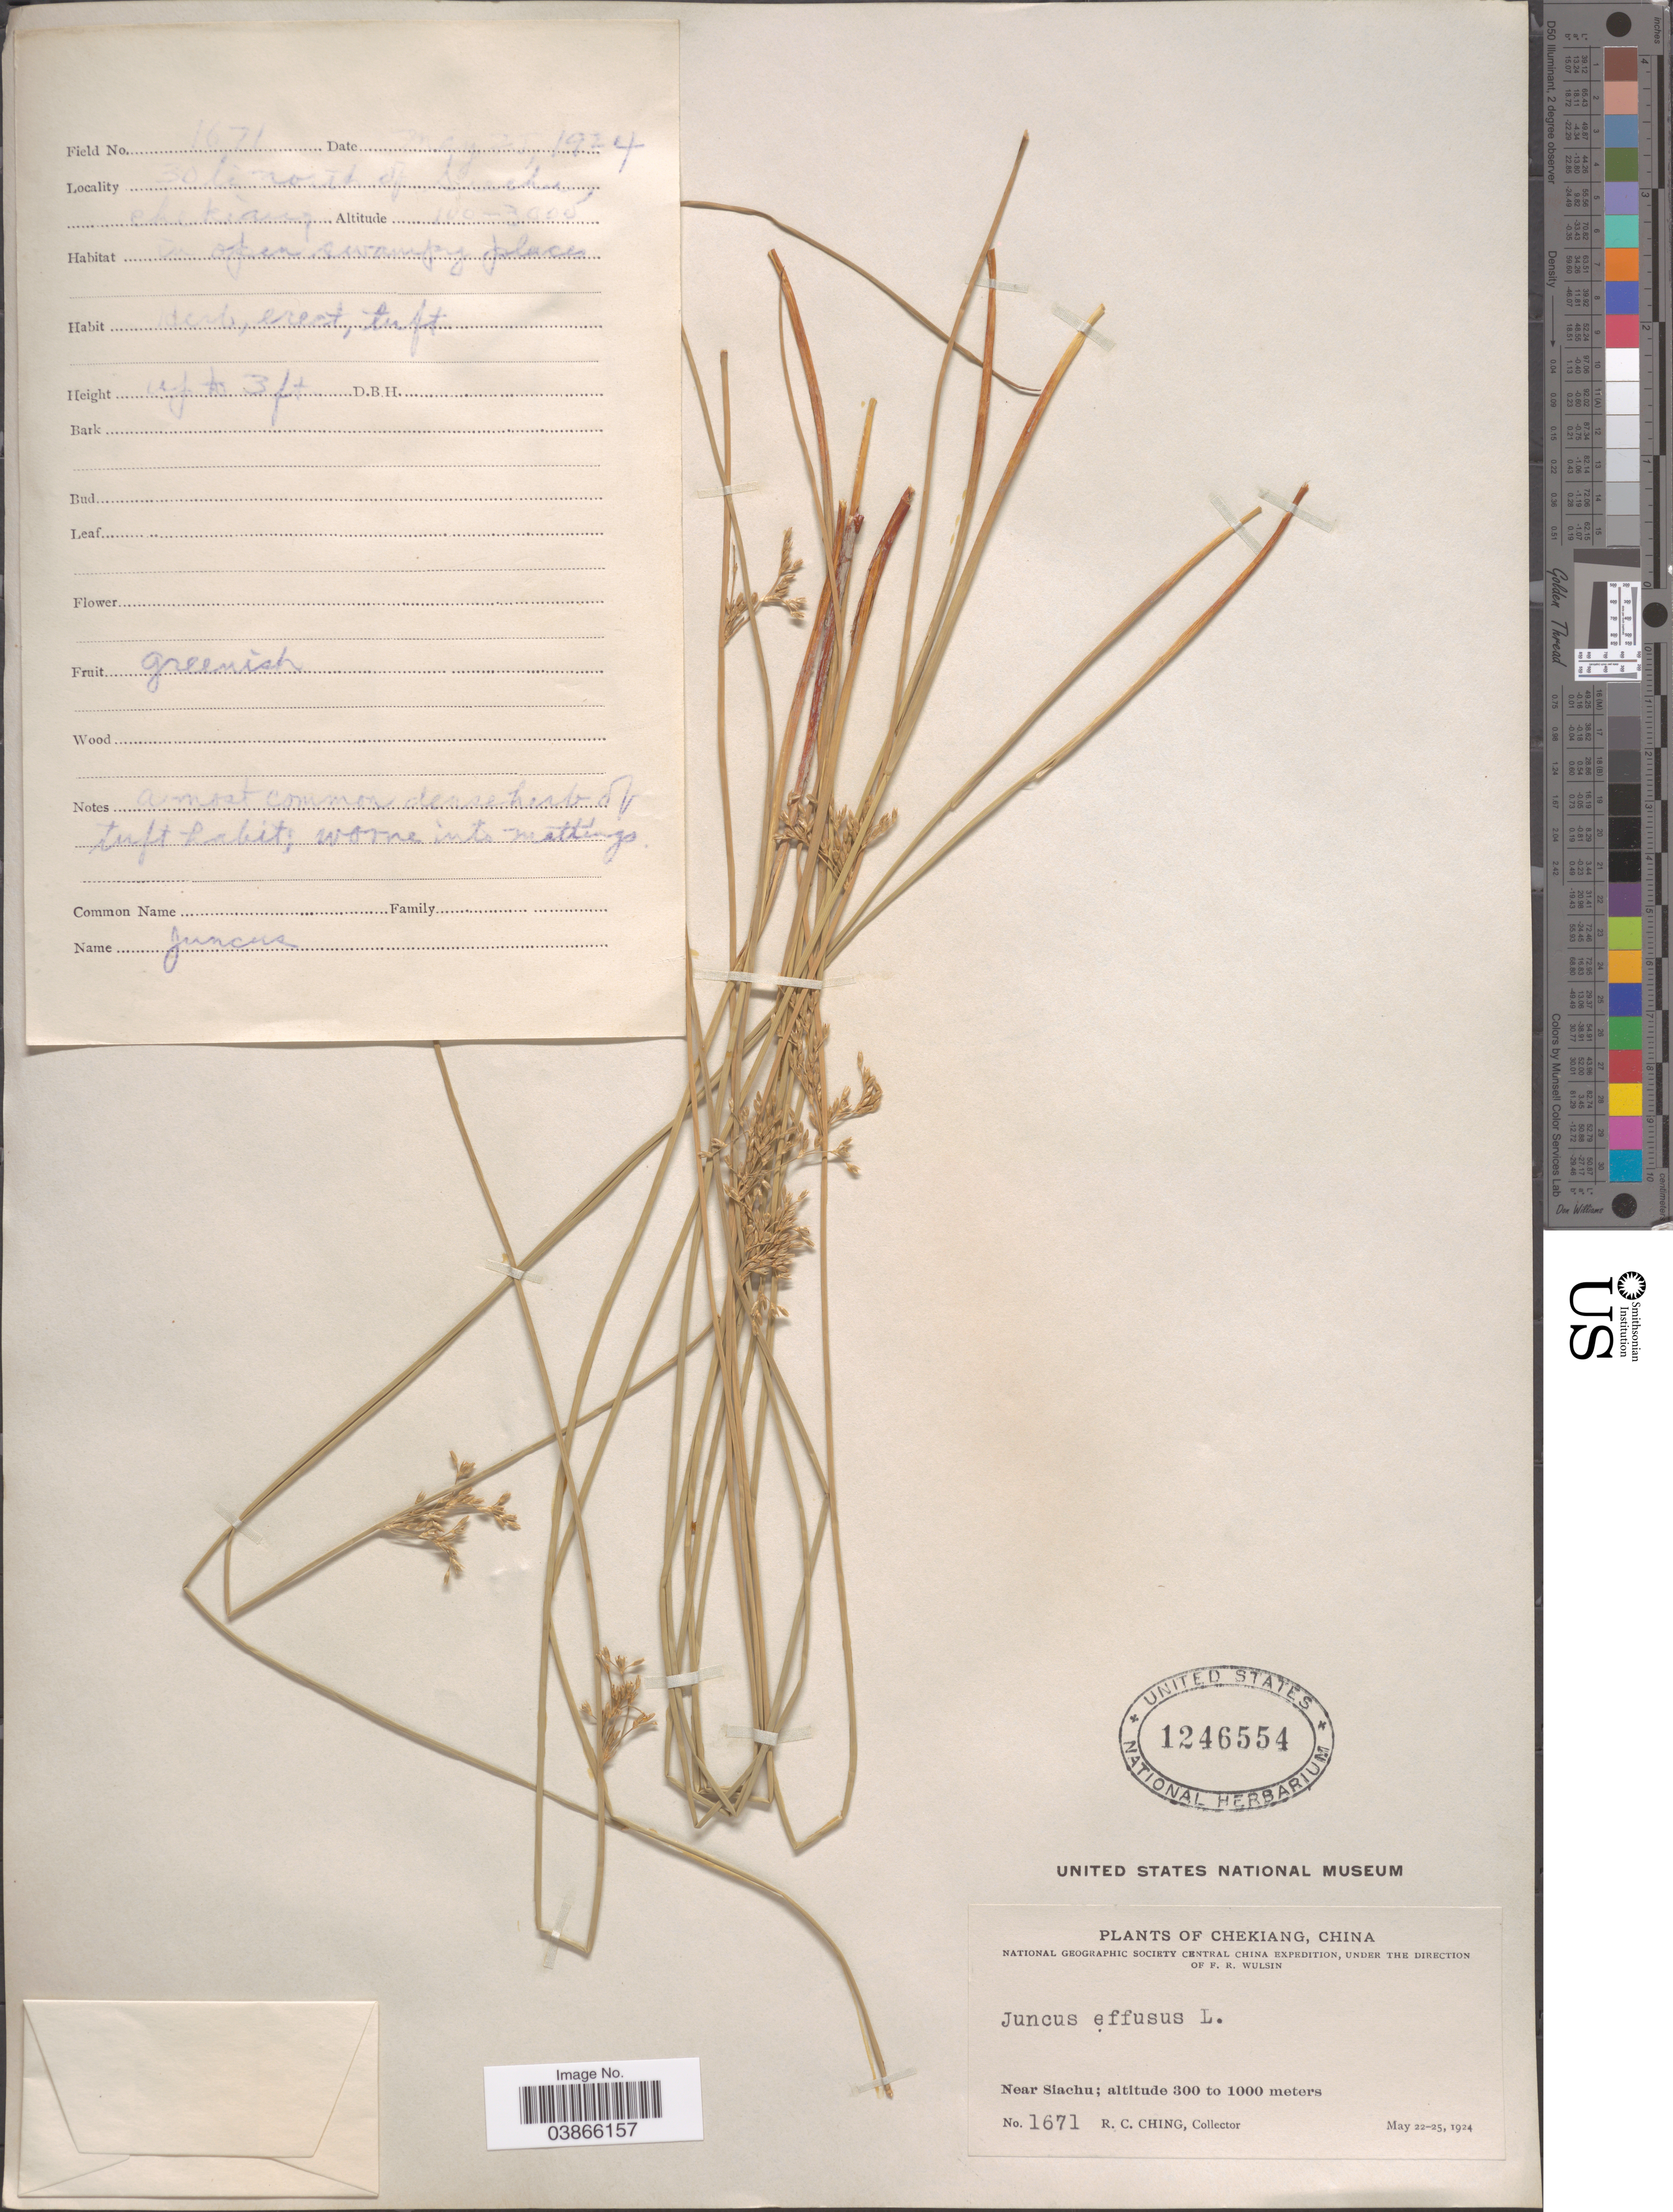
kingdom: Plantae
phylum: Tracheophyta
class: Liliopsida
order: Poales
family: Juncaceae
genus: Juncus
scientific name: Juncus effusus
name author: L.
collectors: R. C. Ching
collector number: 1671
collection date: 1924-05-21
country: China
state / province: Zhejiang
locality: Chekiang. Near Siachu. 30 li north of [illegible text] Chekiang.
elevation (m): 300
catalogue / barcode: US 1246554